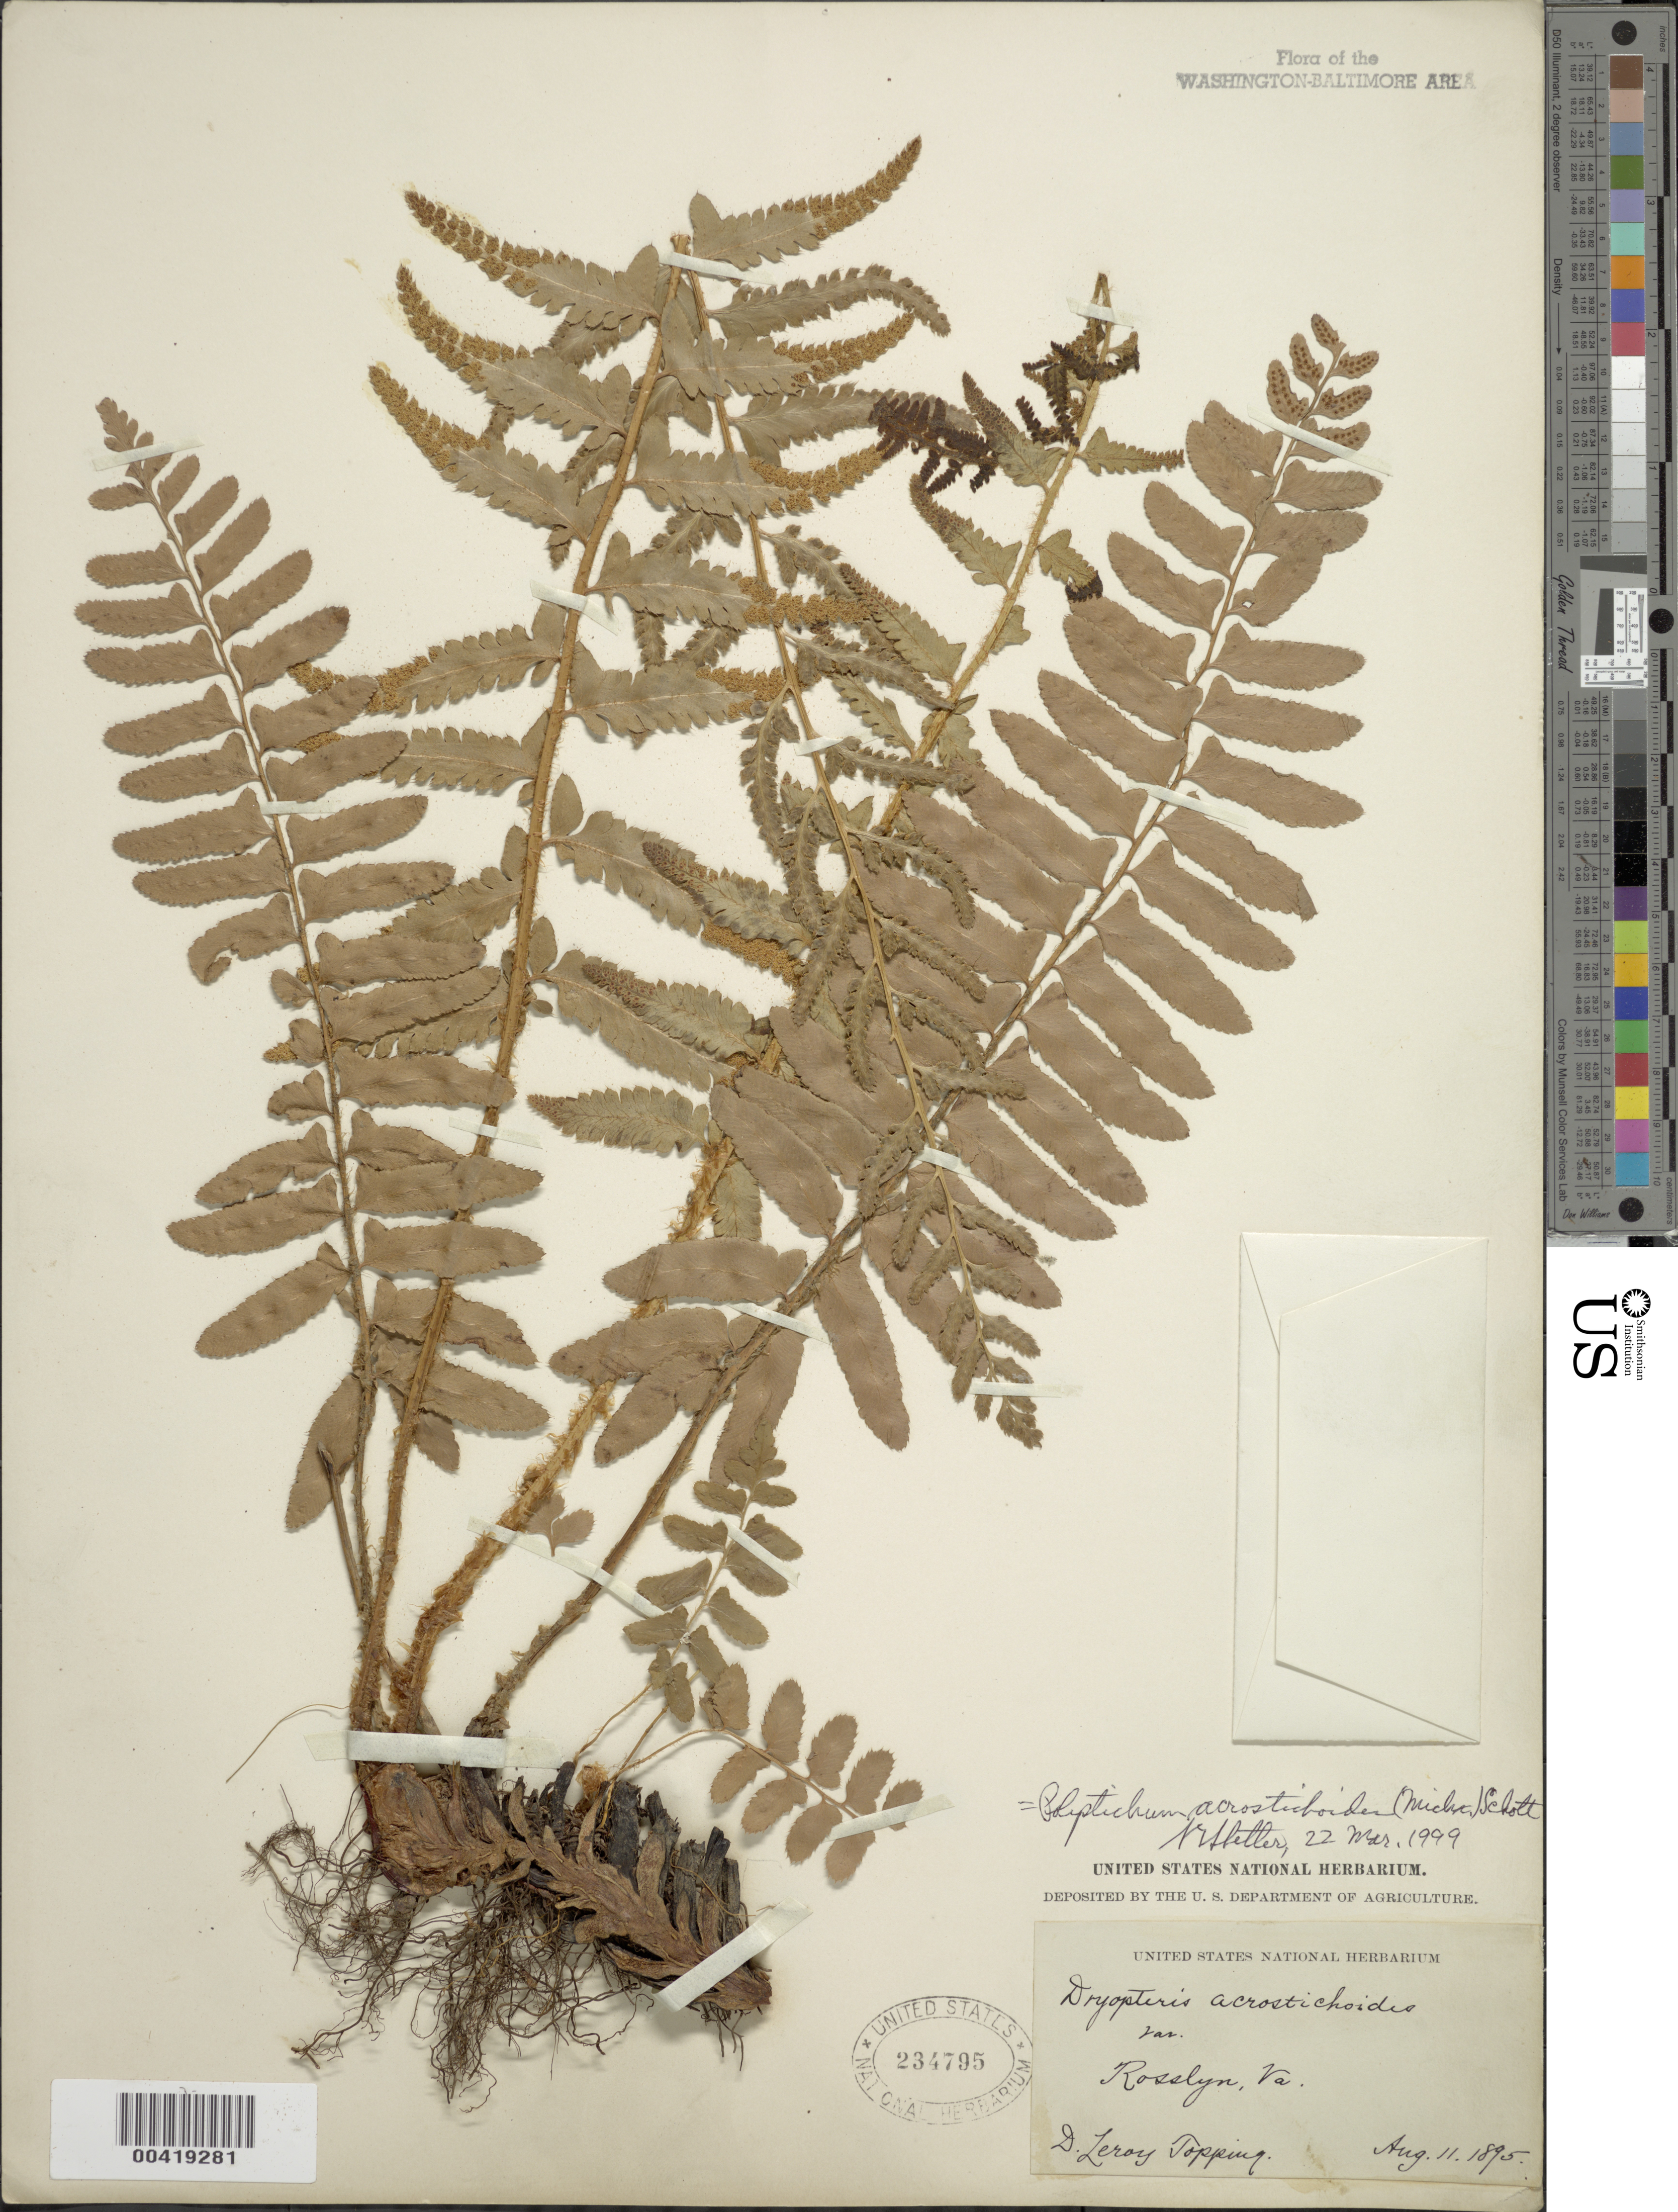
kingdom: Plantae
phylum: Tracheophyta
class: Polypodiopsida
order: Polypodiales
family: Dryopteridaceae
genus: Polystichum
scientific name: Polystichum acrostichoides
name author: (Michx.) Schott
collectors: D. L. Topping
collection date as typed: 11 Aug 1895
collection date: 1895-08-11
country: United States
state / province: Virginia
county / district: Arlington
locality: Rosslyn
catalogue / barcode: US 234795